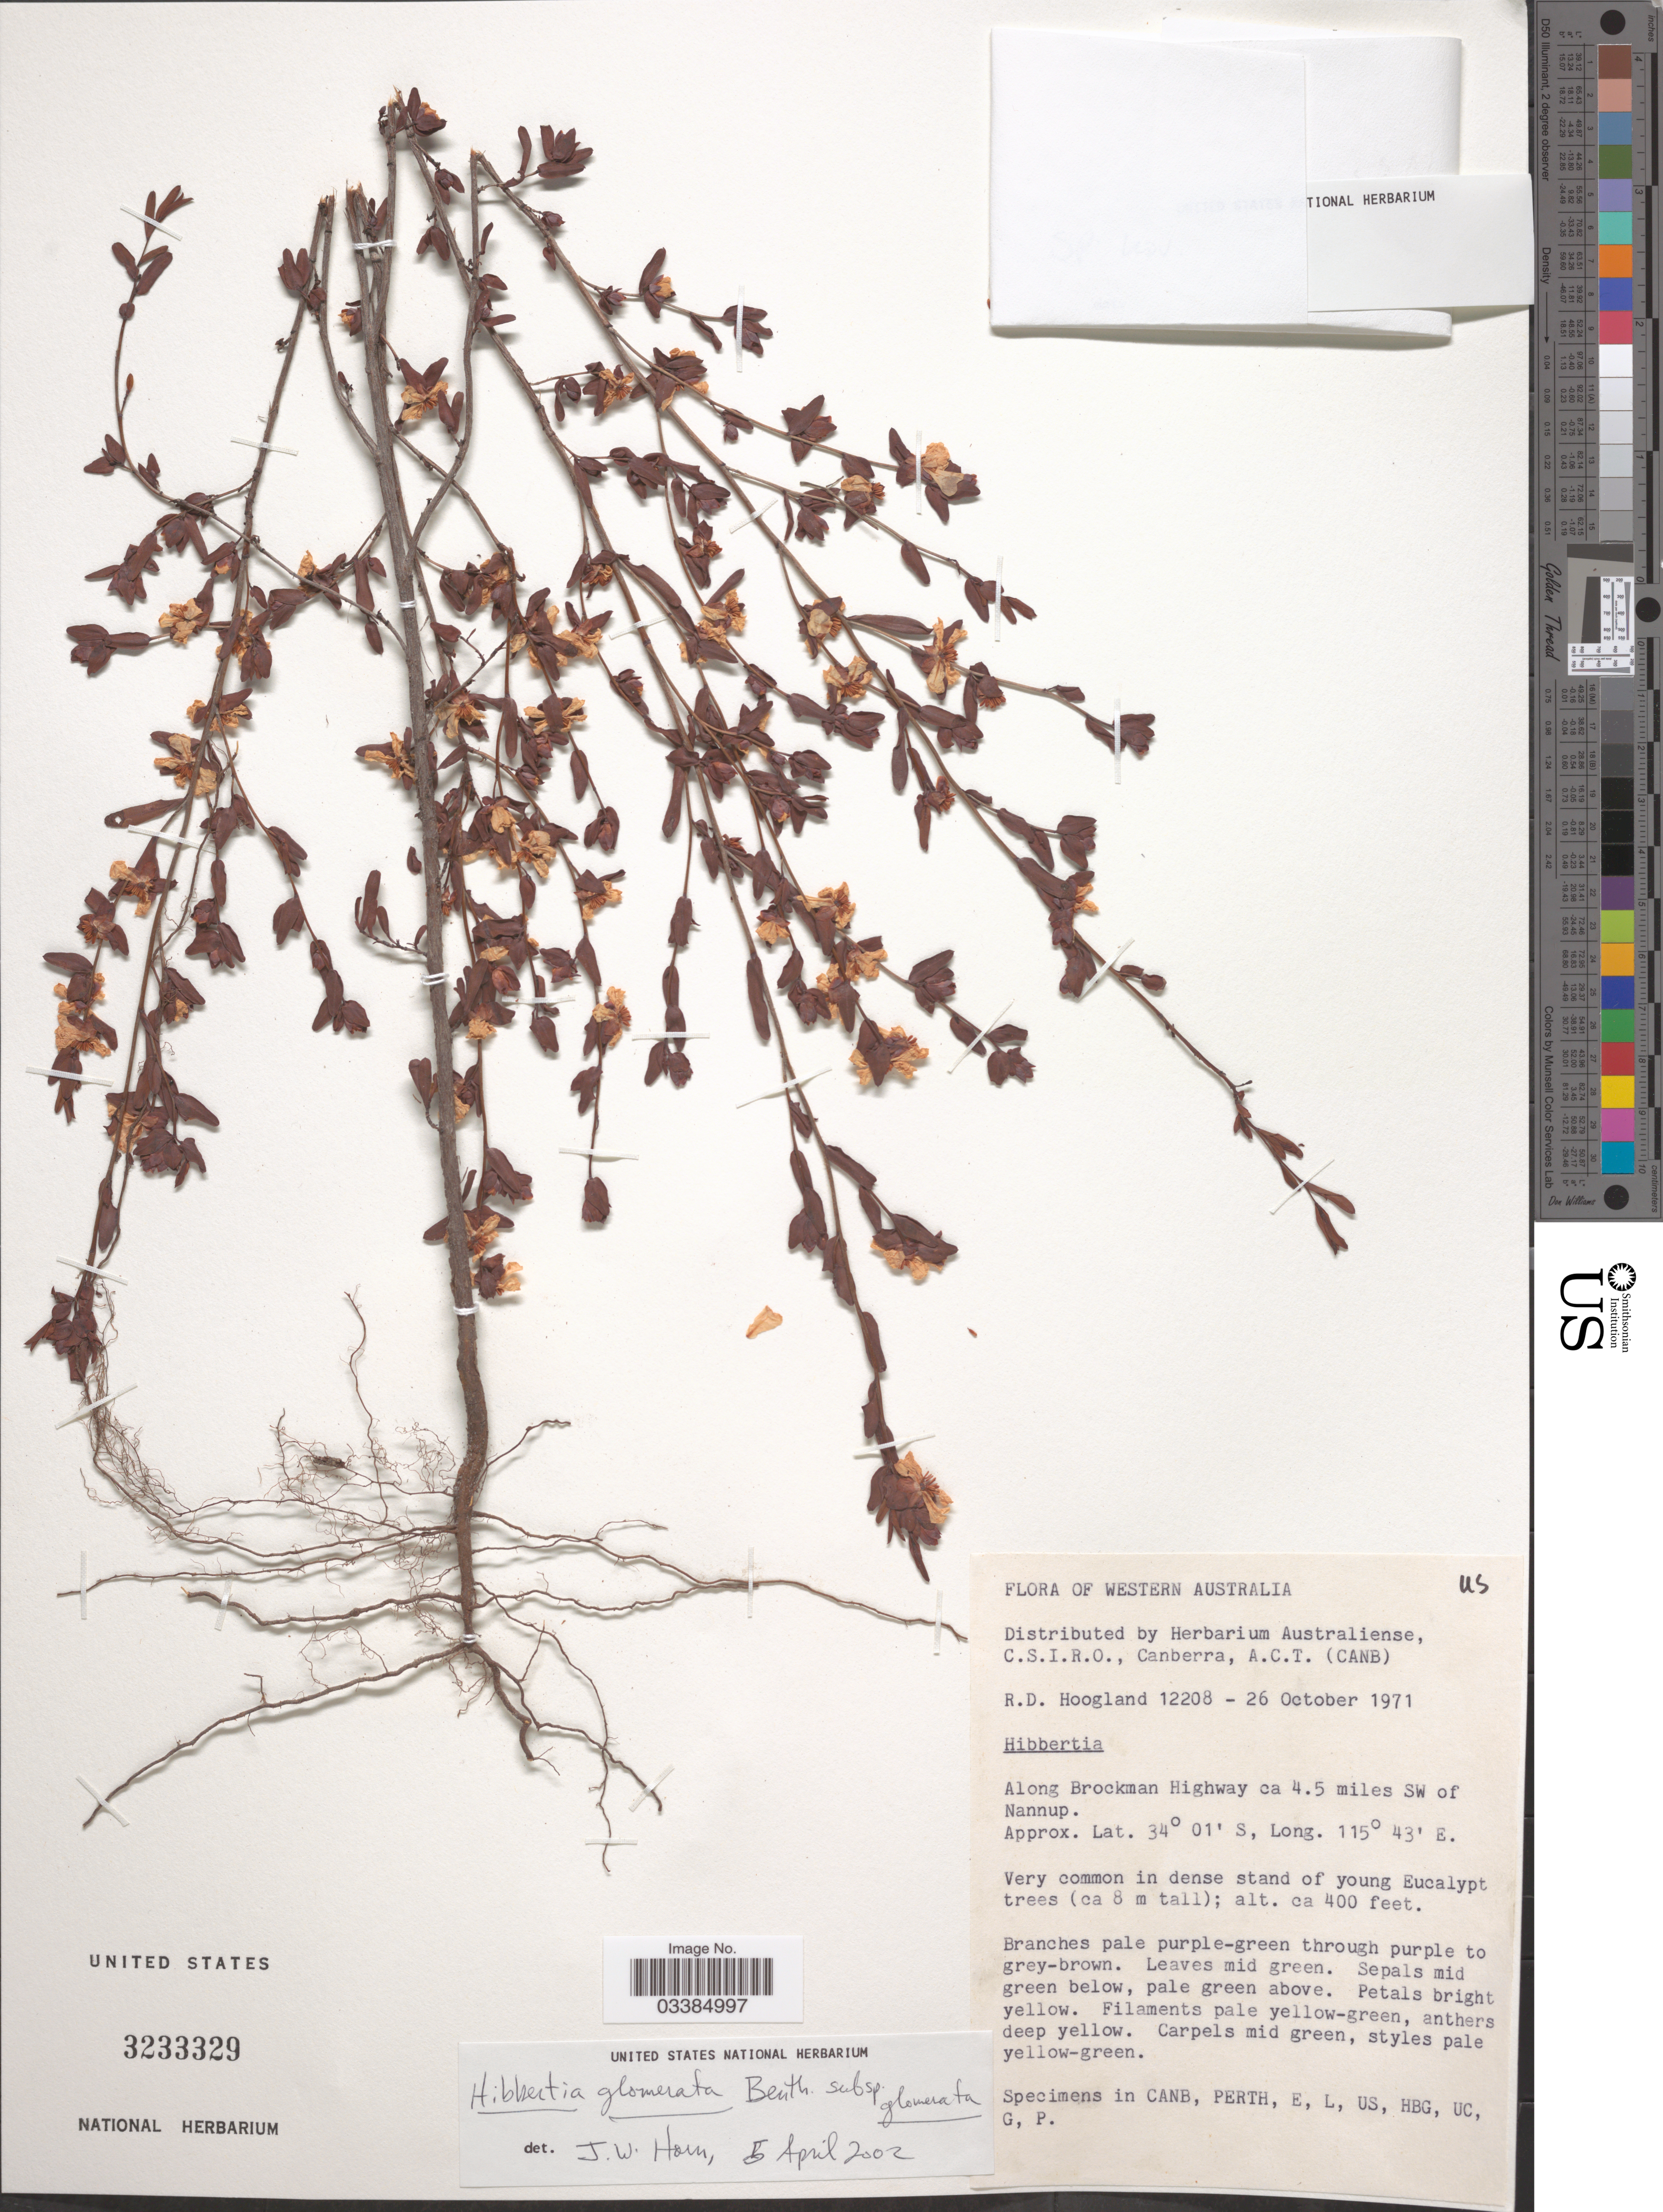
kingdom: Plantae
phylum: Tracheophyta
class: Magnoliopsida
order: Dilleniales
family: Dilleniaceae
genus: Hibbertia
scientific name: Hibbertia glomerata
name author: Benth.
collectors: R. D. Hoogland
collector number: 12208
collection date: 1971-10-26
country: Australia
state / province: Western Australia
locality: Along Brockman Highway ca 4.5 miles SW of Nannup.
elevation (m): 122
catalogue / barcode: US 3233329